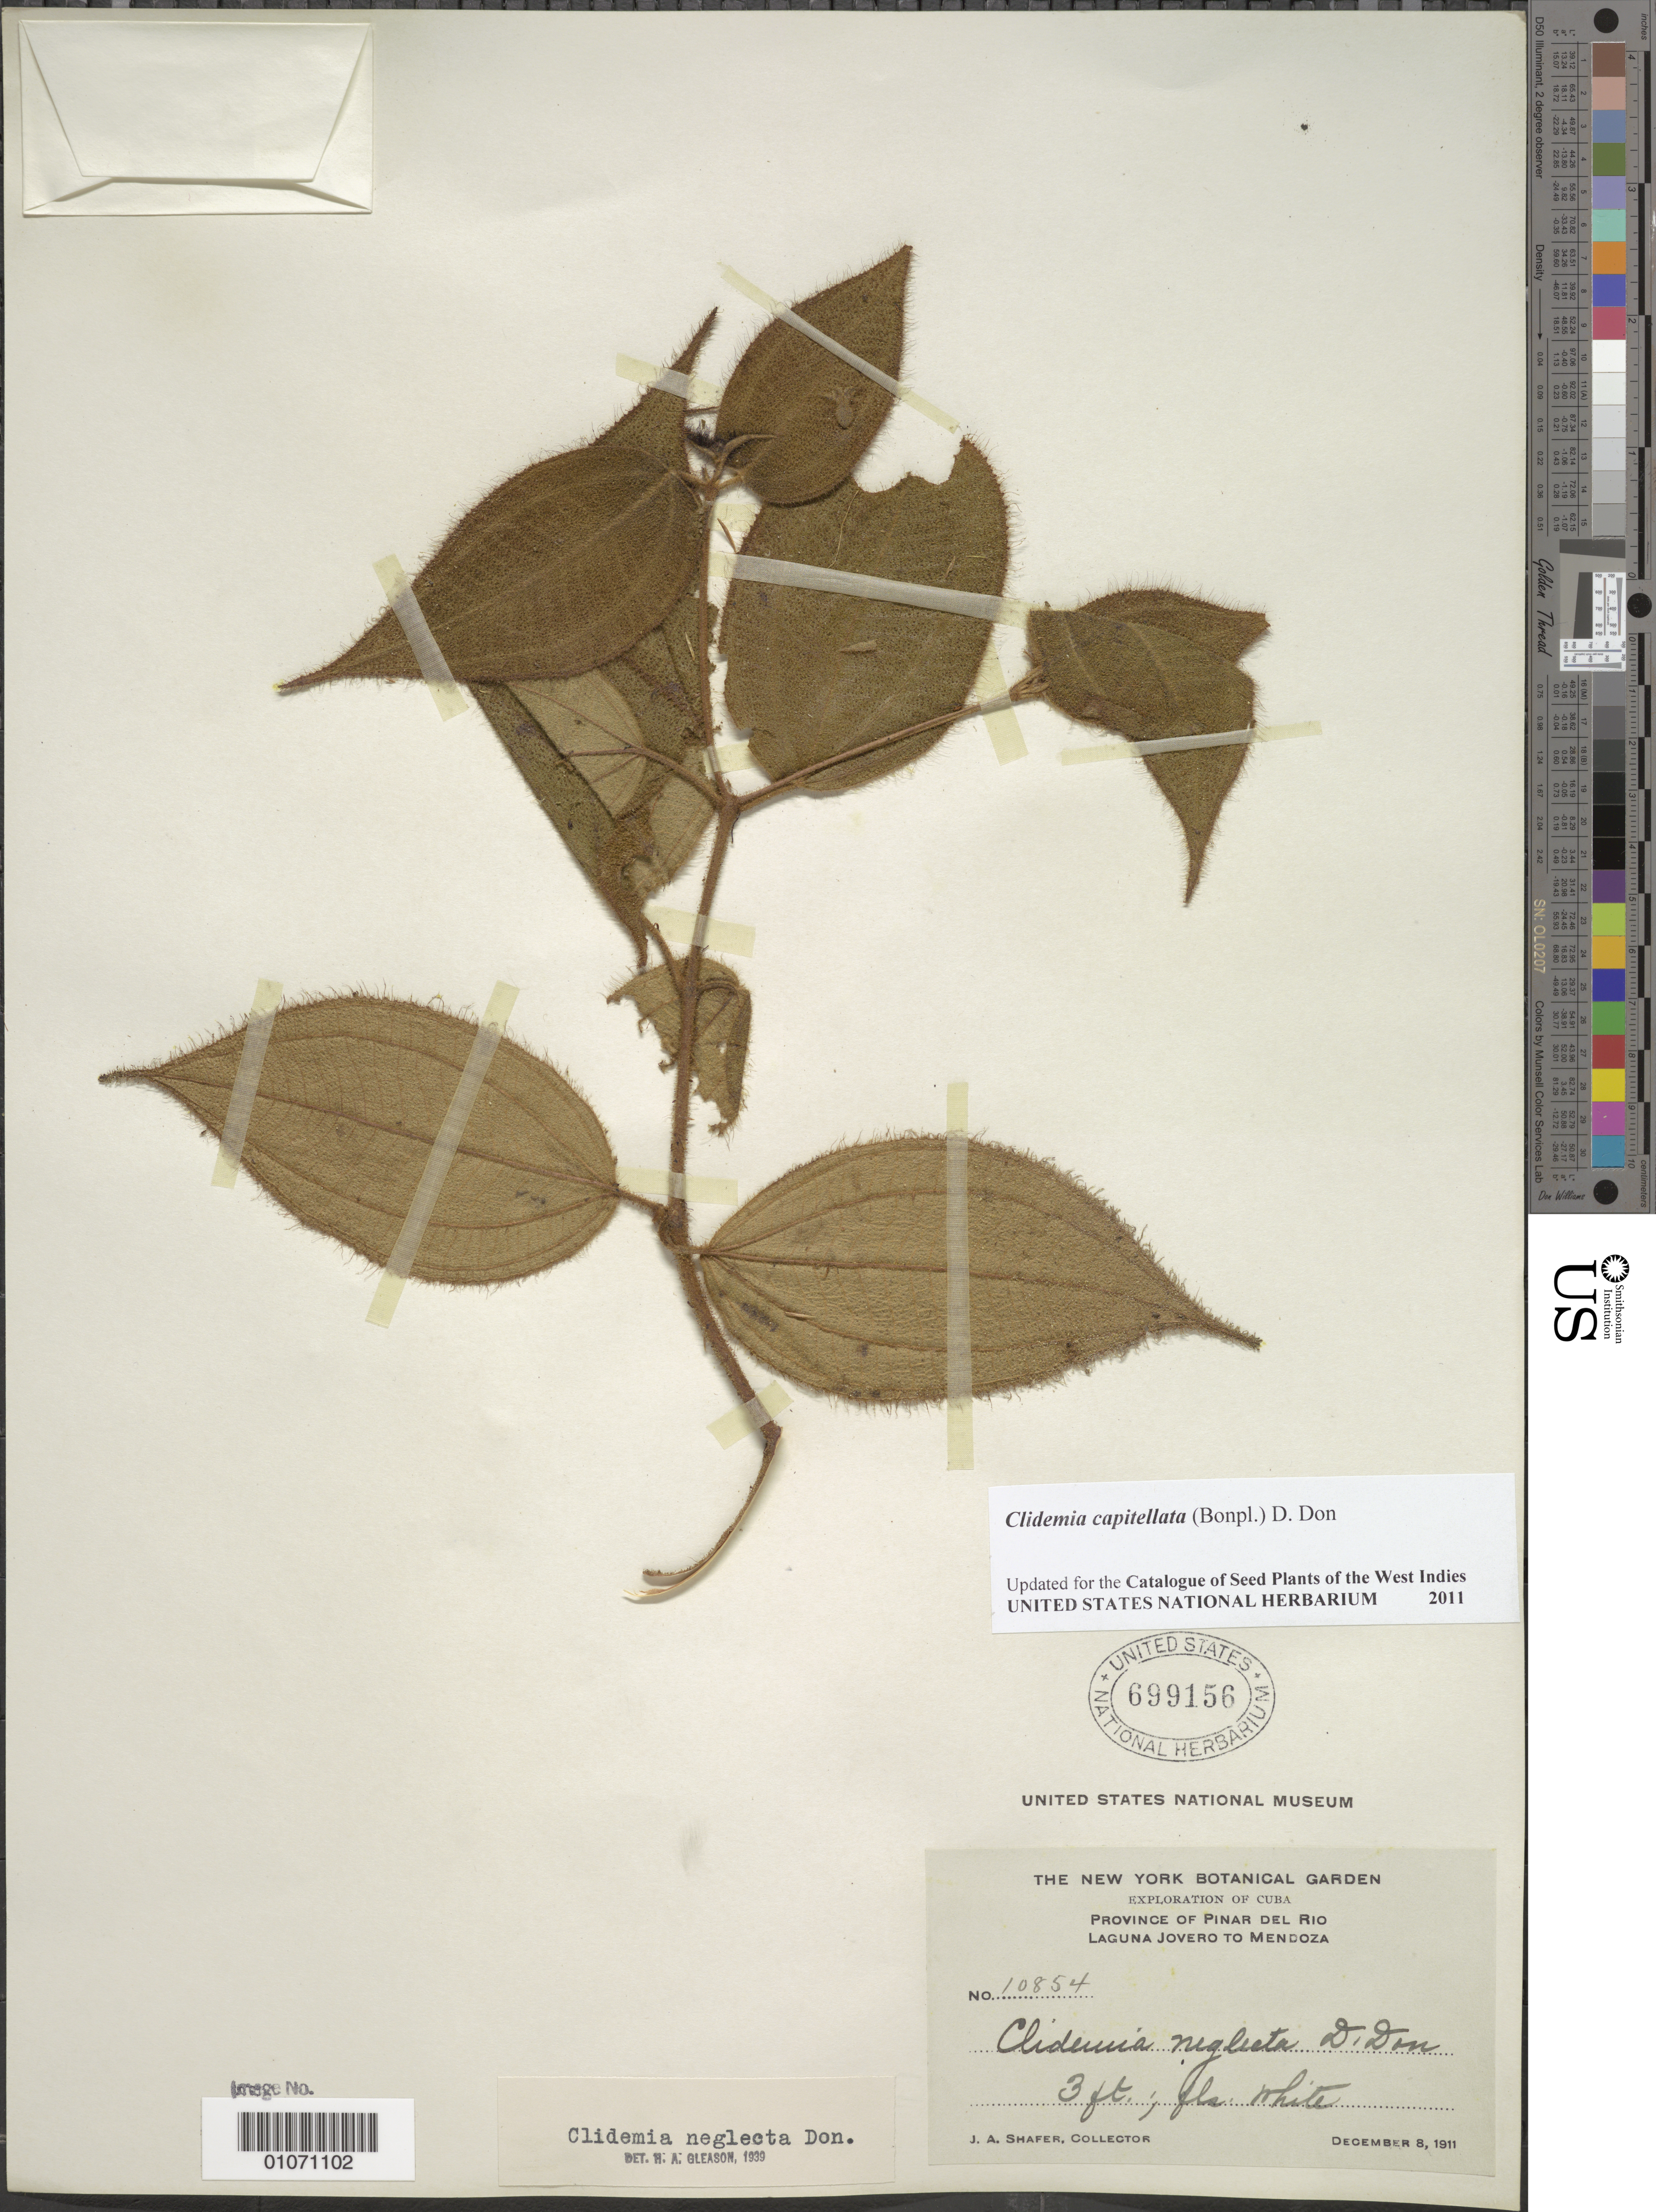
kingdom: Plantae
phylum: Tracheophyta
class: Magnoliopsida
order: Myrtales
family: Melastomataceae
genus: Clidemia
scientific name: Clidemia urceolata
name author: DC.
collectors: J. A. Shafer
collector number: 10854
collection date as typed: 08 Dec 1911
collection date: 1911-12-08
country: Cuba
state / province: Pinar del Rio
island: Cuba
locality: Laguna Jovero to Mendoza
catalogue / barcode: US 699156